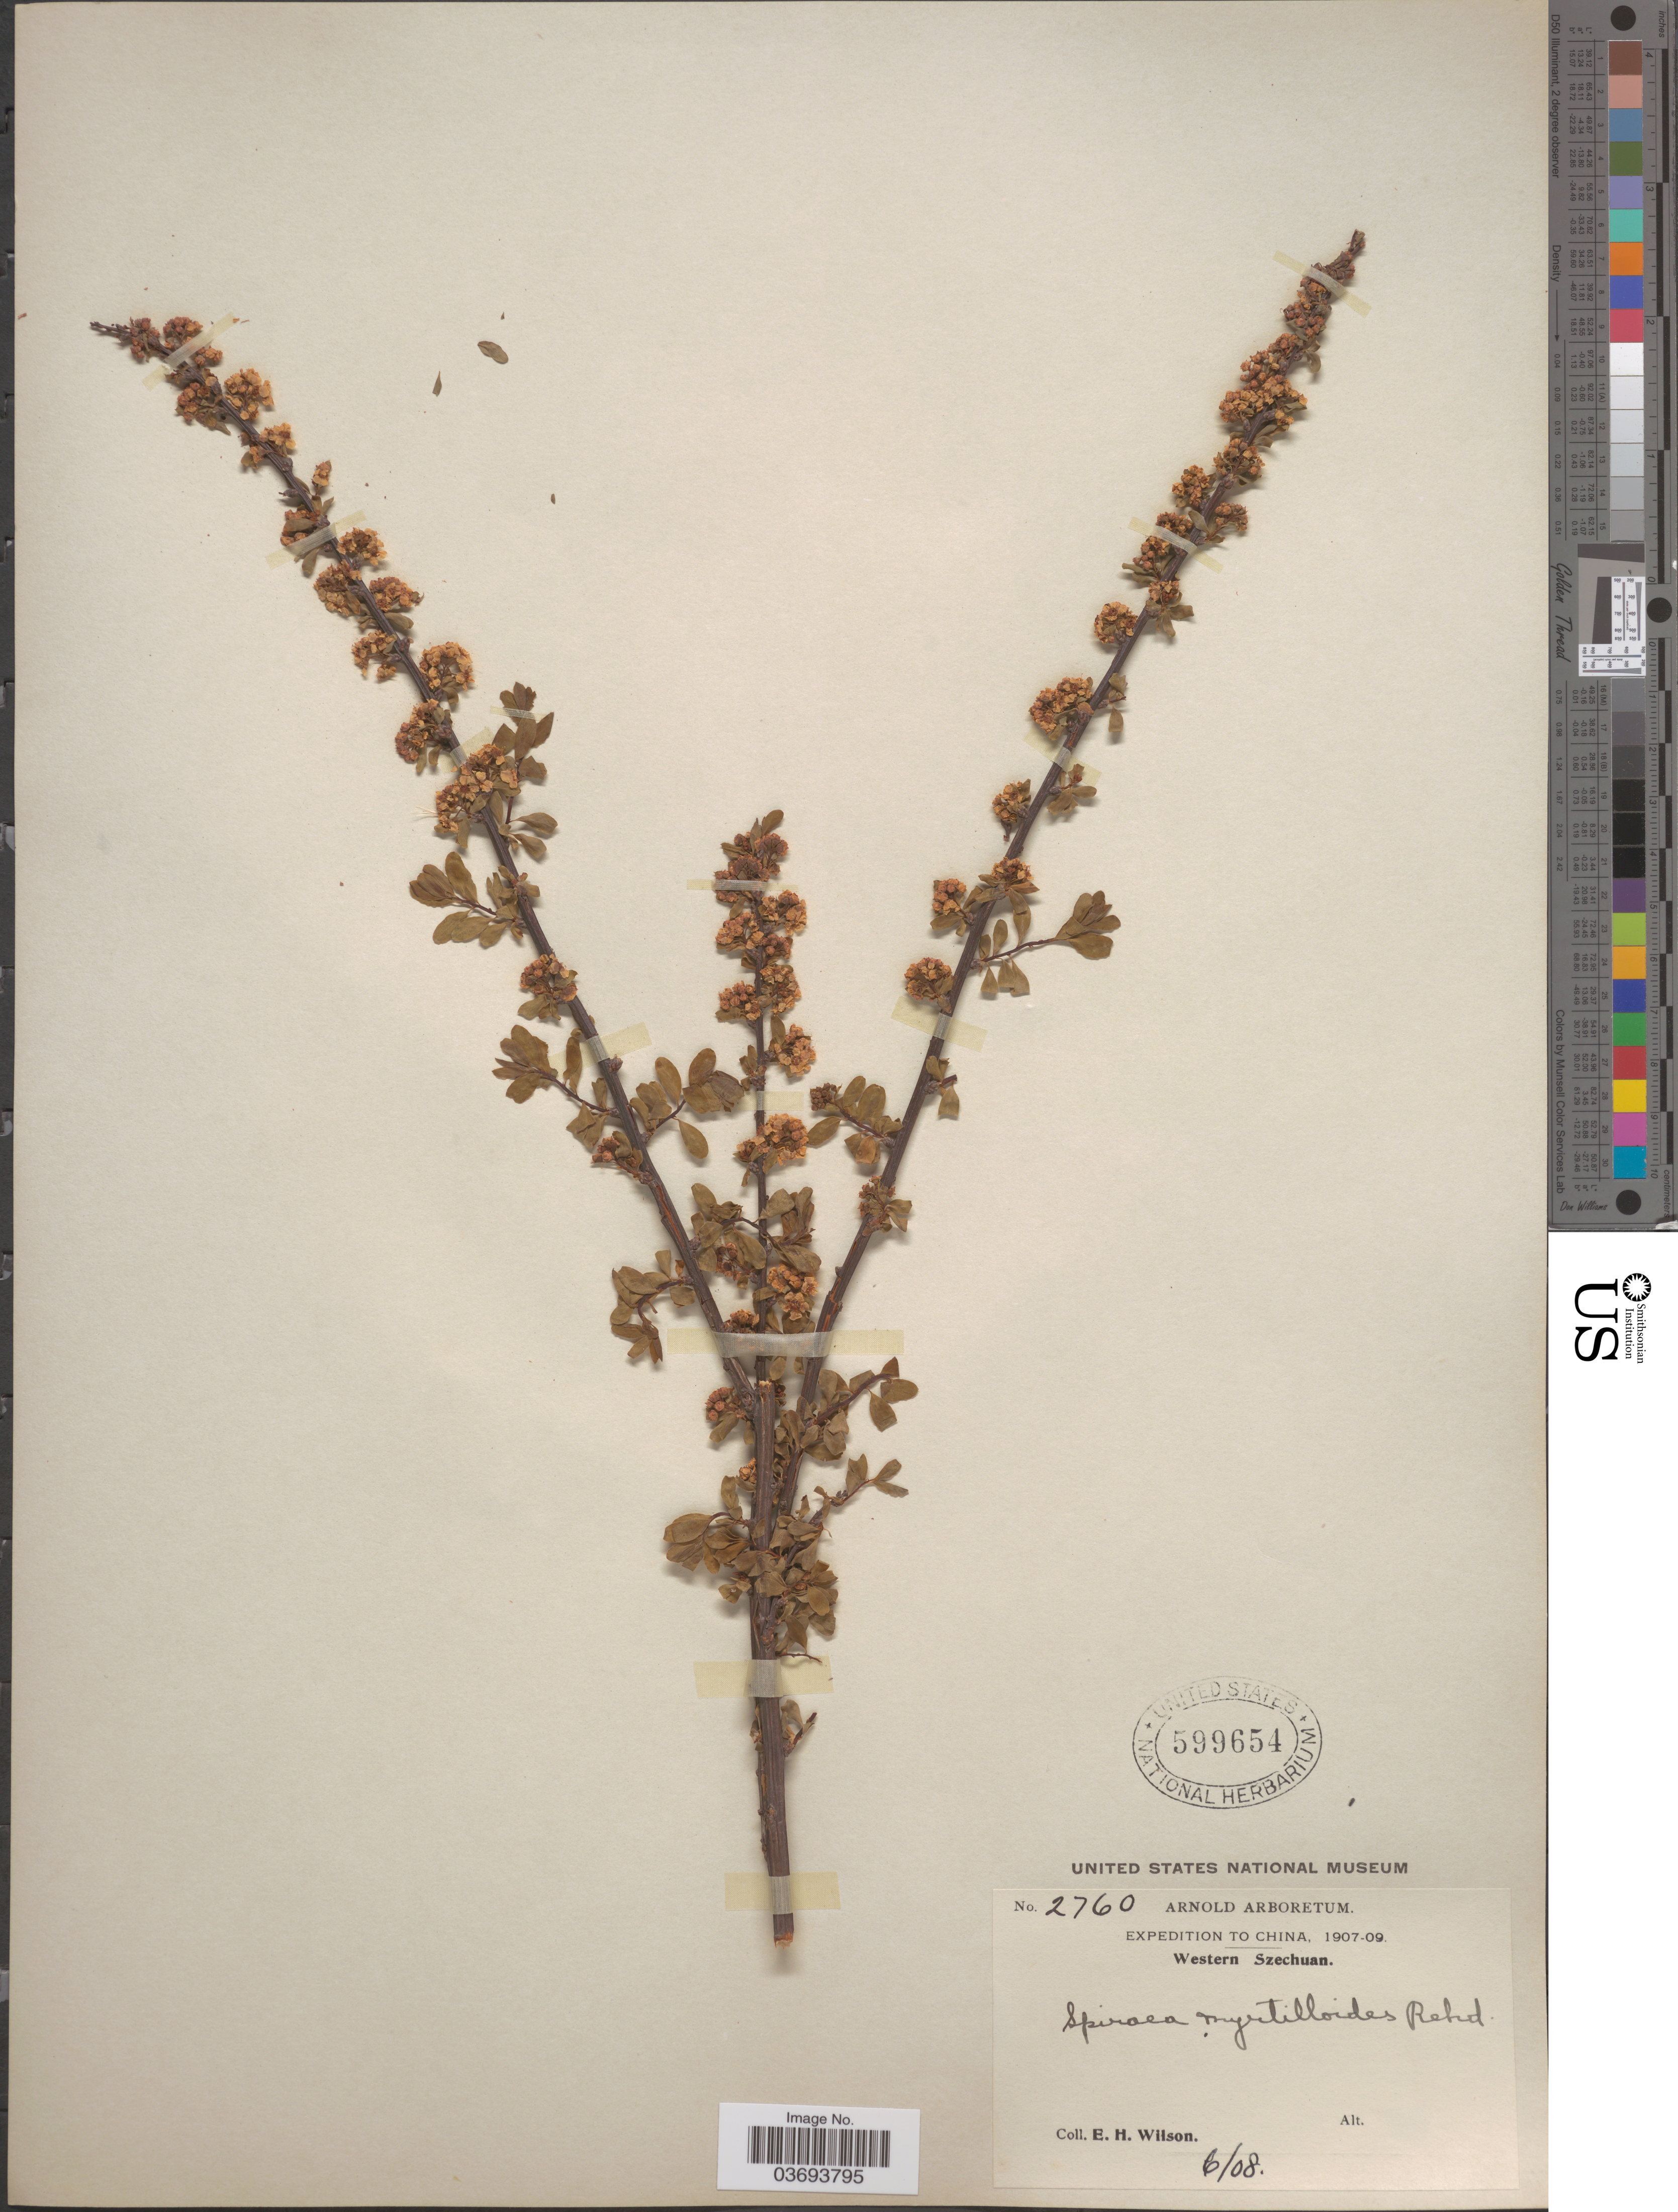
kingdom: Plantae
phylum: Tracheophyta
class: Magnoliopsida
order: Rosales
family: Rosaceae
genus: Spiraea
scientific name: Spiraea virgata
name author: Franch.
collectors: E. Wilson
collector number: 2760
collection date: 1908-06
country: China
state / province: Sichuan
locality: Western Szechuan.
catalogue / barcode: US 599654